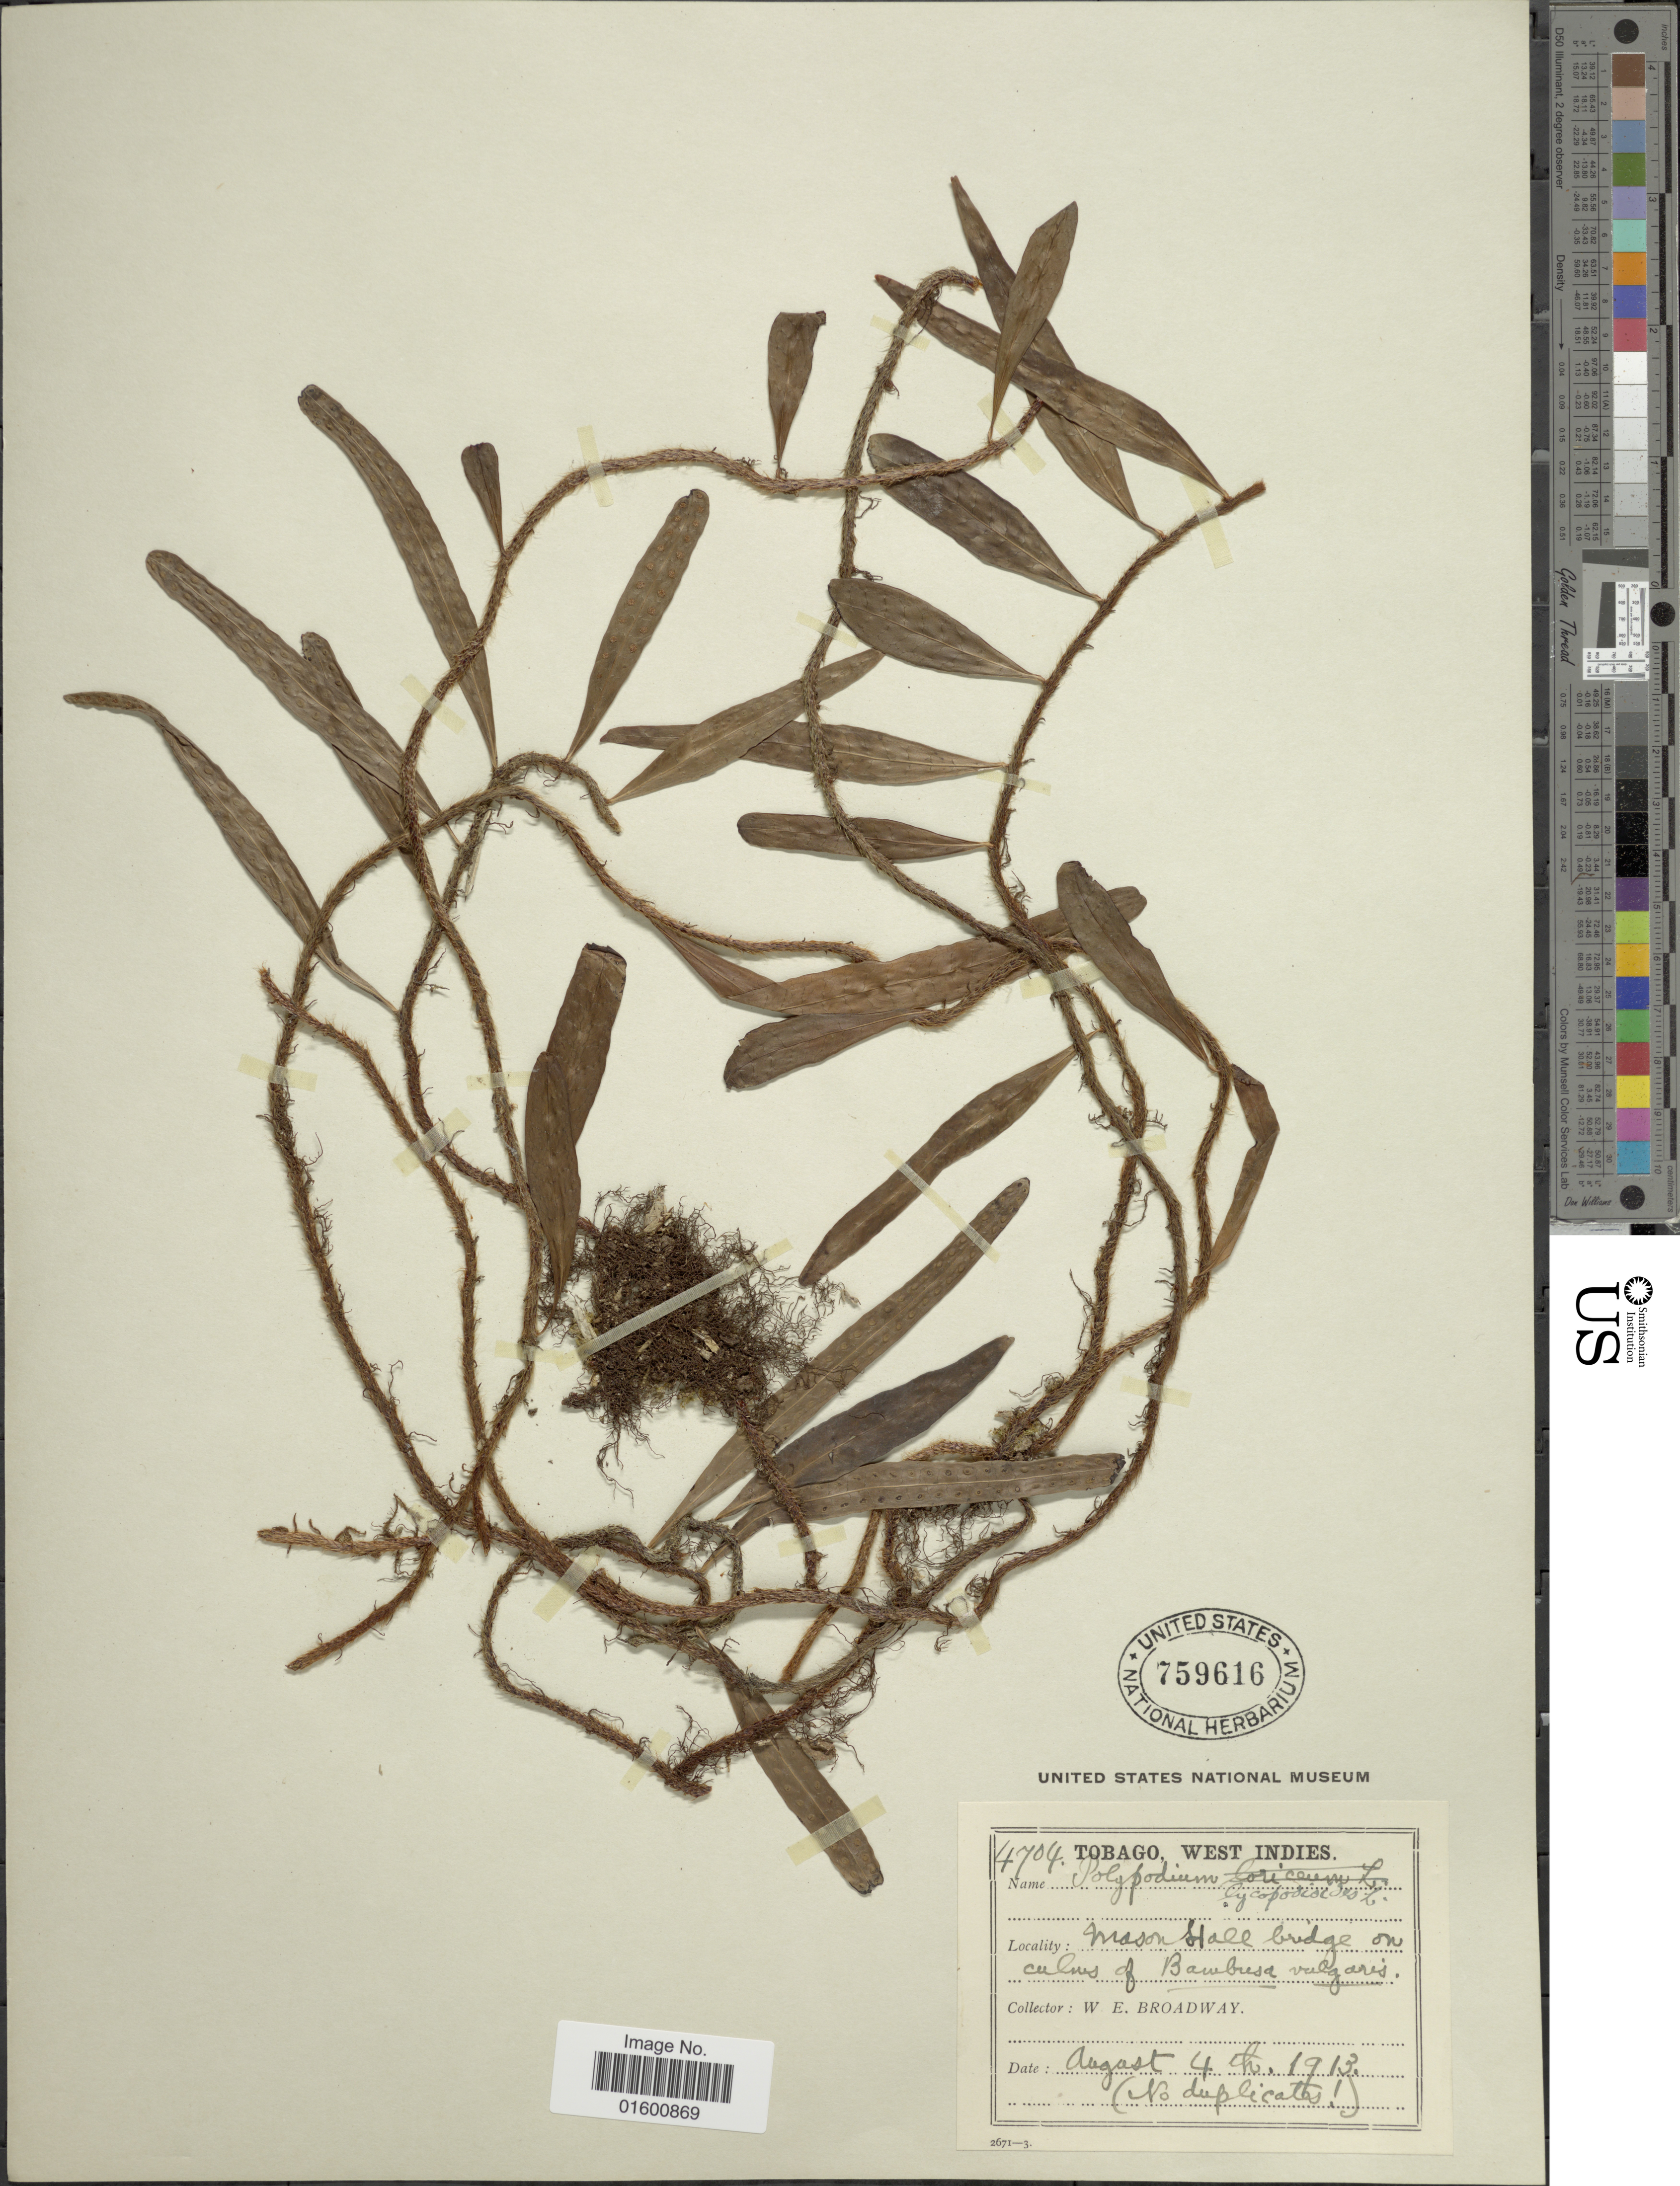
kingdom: Plantae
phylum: Tracheophyta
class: Polypodiopsida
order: Polypodiales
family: Polypodiaceae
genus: Microgramma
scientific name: Microgramma lycopodioides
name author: (L.) Copel.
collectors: W. E. Broadway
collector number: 4704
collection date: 1913-08-04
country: Trinidad and Tobago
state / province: Tobago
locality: Mason Hall bridge.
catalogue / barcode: US 759616